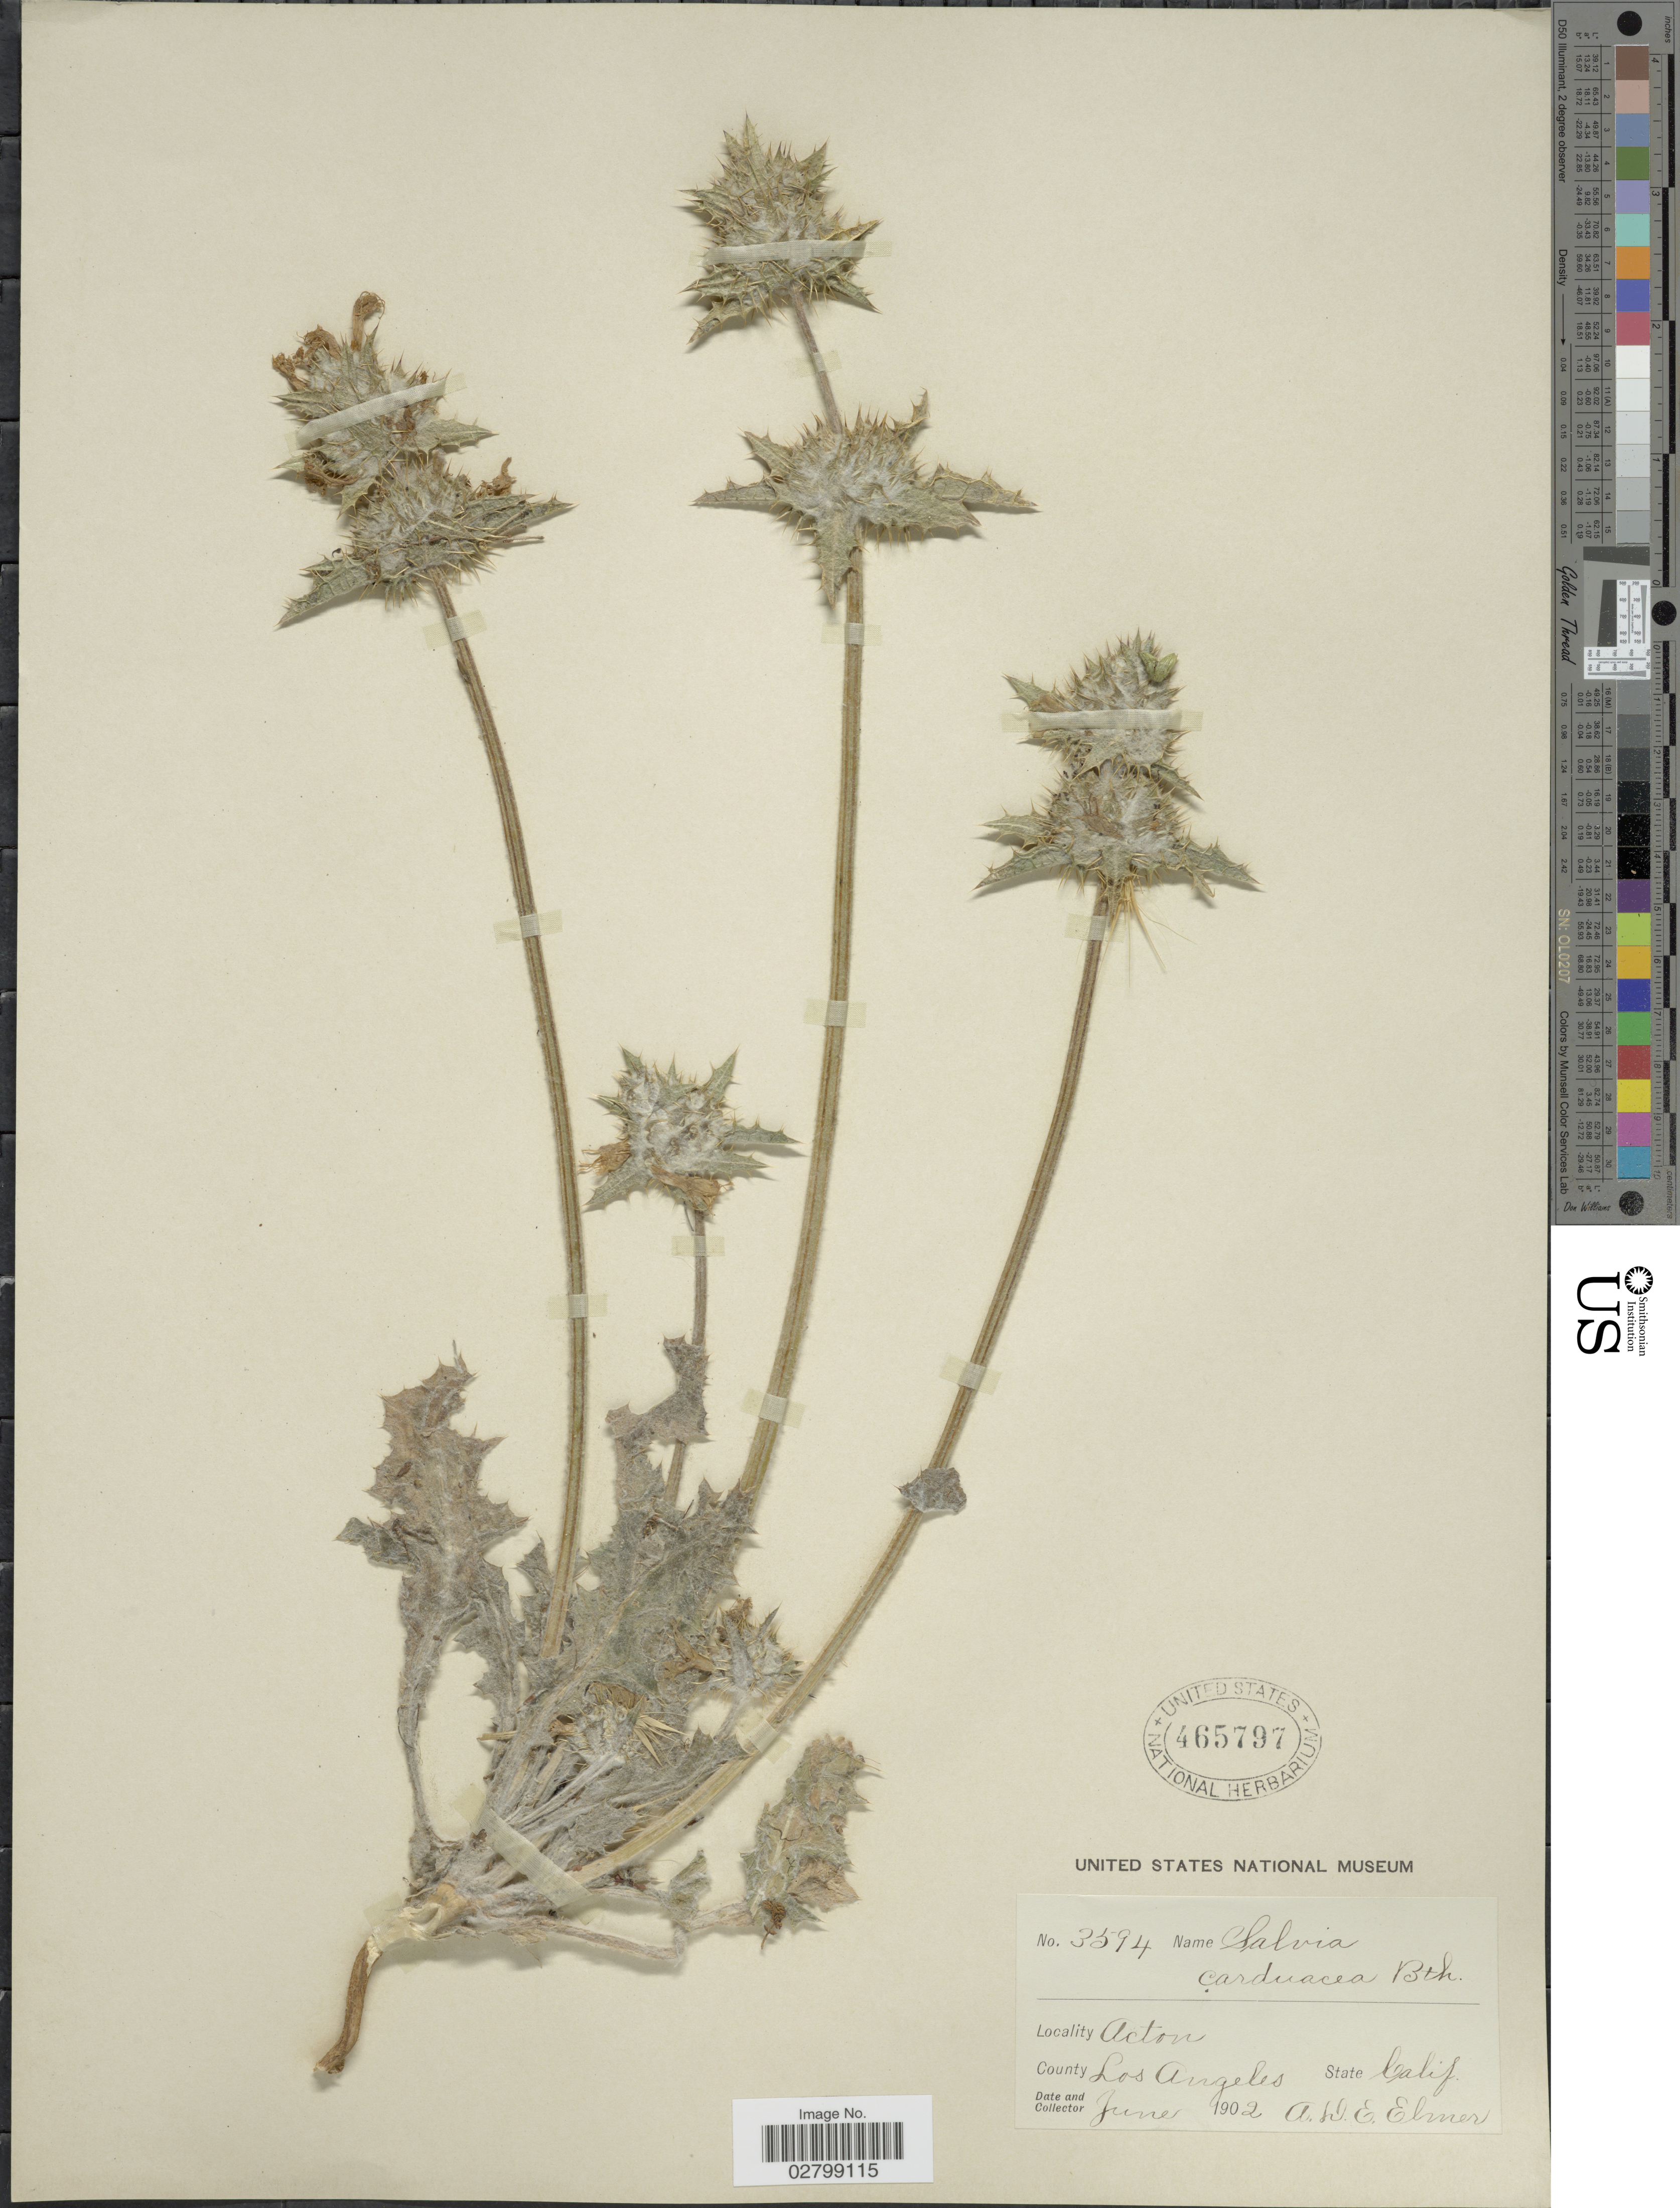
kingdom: Plantae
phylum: Tracheophyta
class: Magnoliopsida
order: Lamiales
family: Lamiaceae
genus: Salvia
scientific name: Salvia carduacea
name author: Benth.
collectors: A. D. E. Elmer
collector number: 3594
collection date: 1902-06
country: United States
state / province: California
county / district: Los Angeles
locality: Acton, County Los Angeles.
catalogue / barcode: US 465797